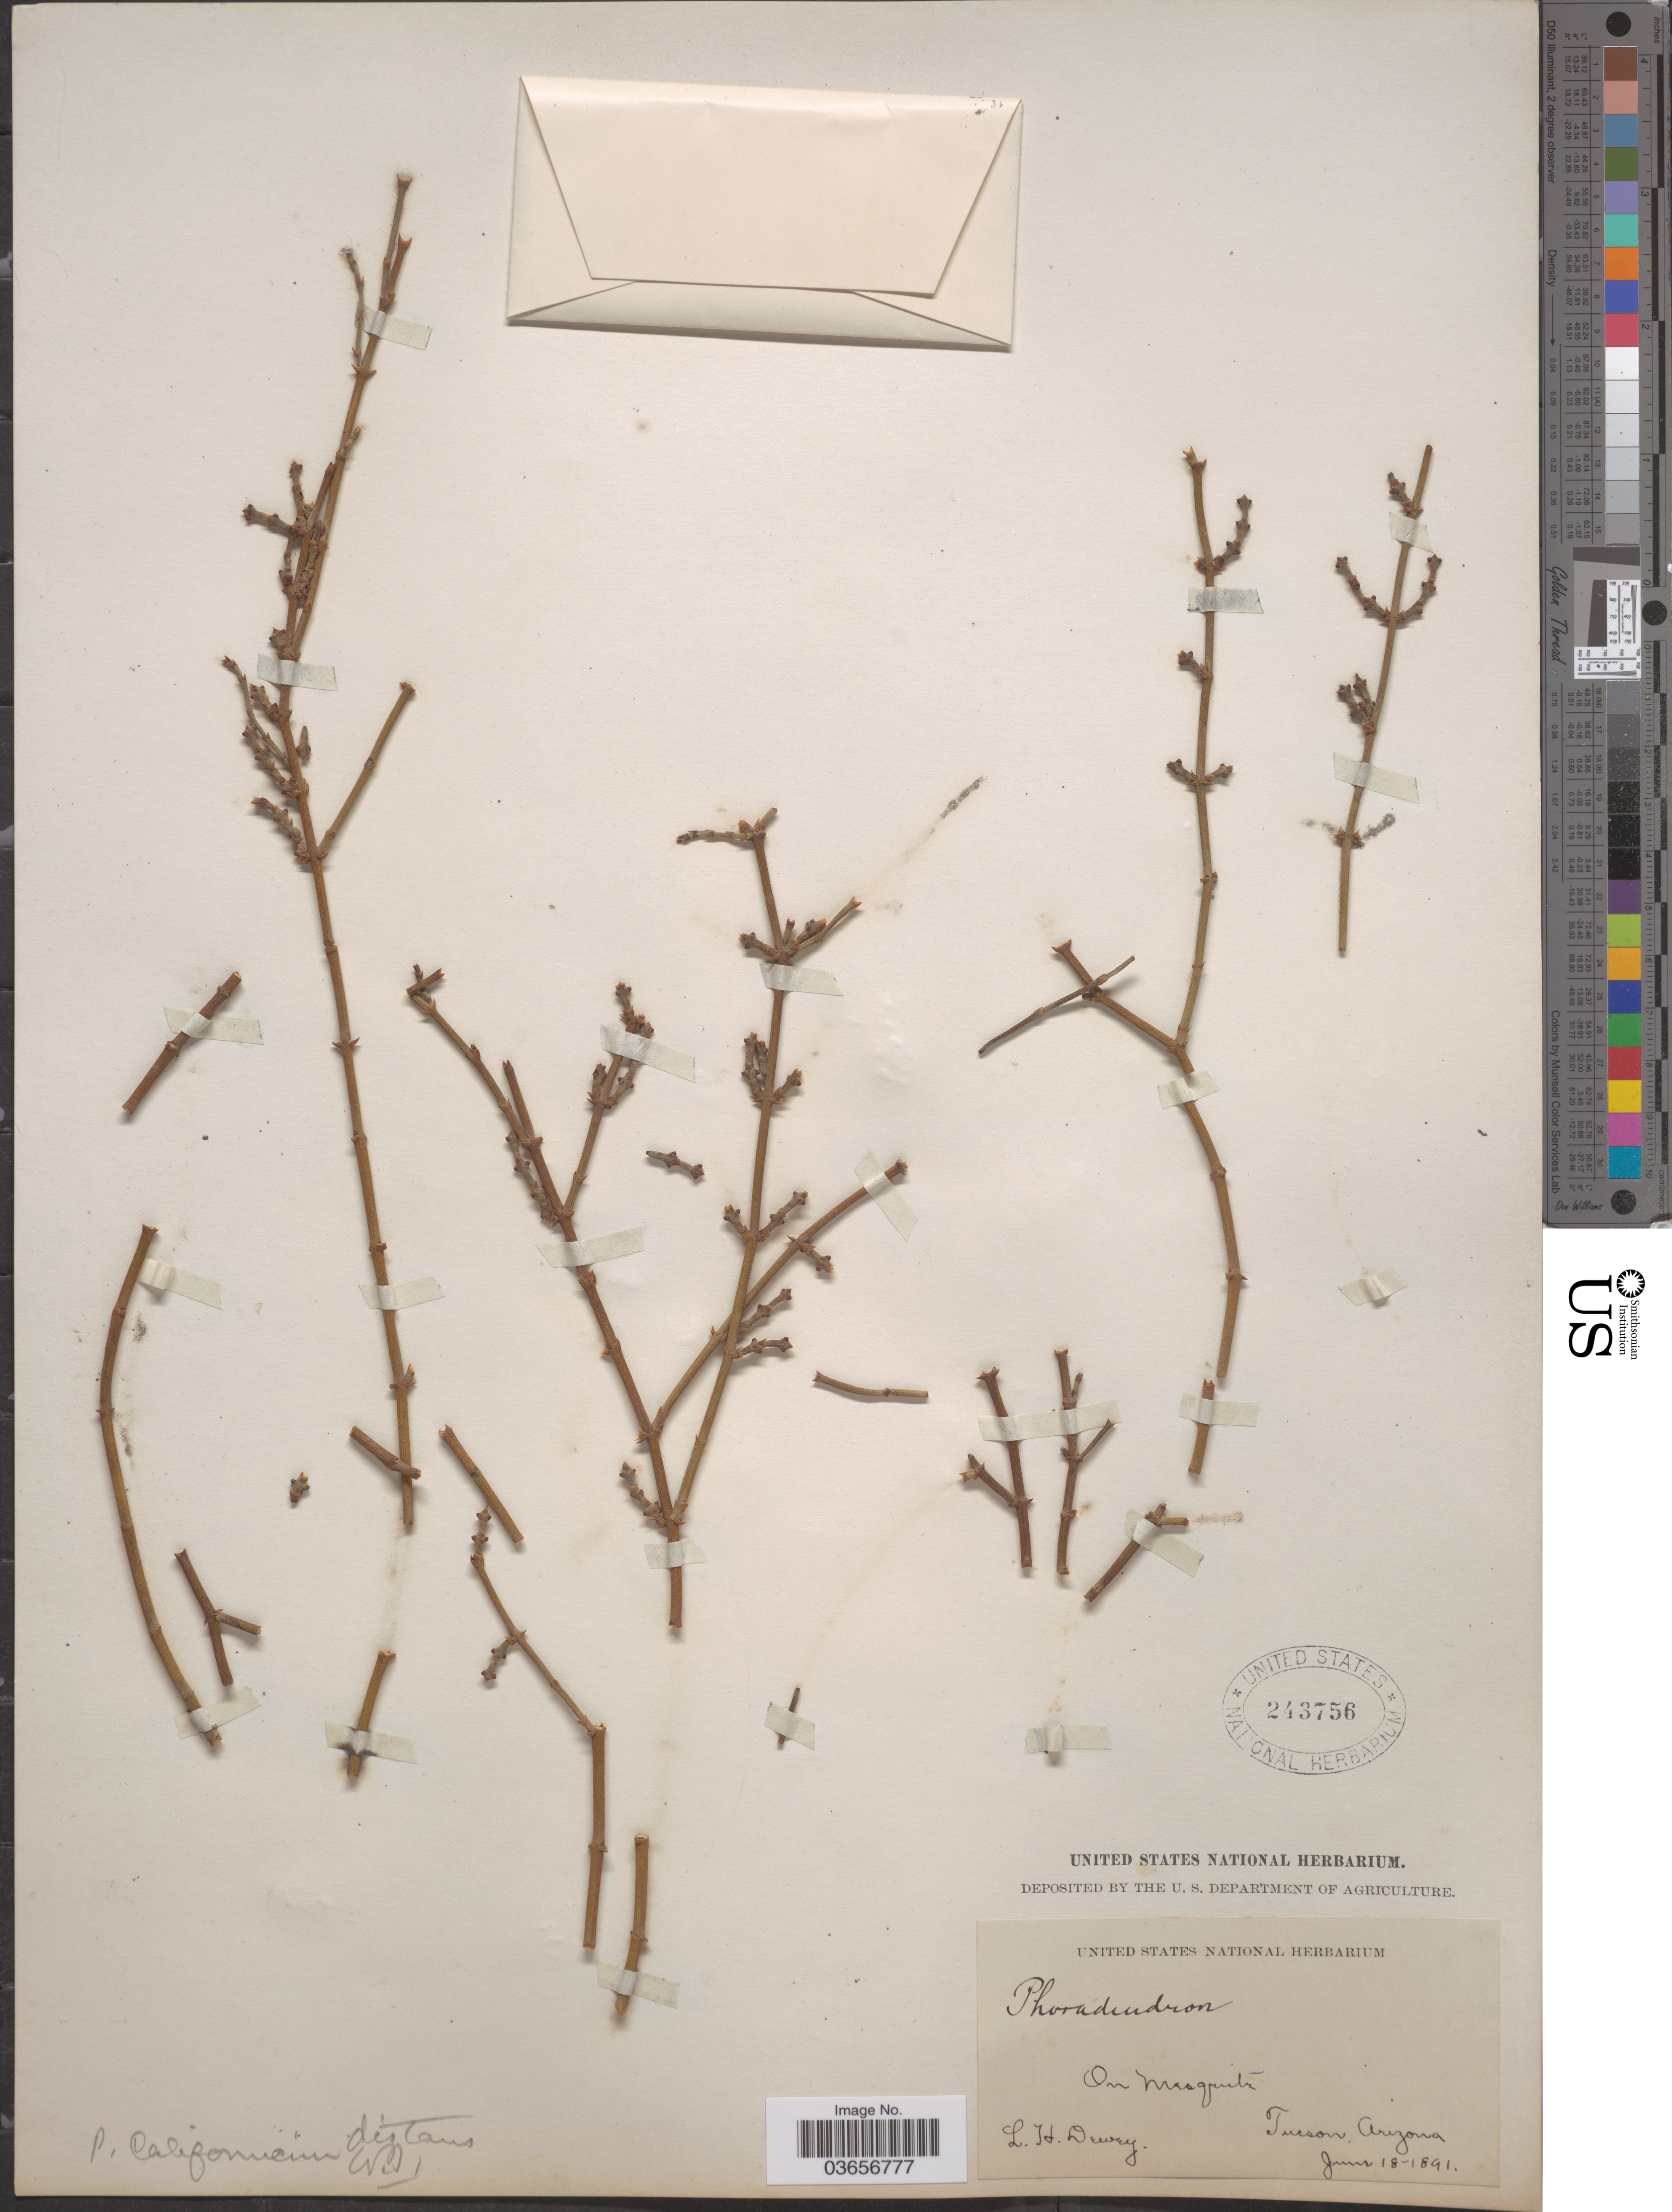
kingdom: Plantae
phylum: Tracheophyta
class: Magnoliopsida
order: Santalales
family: Viscaceae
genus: Phoradendron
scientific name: Phoradendron californicum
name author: Nutt.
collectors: L. H. Dewey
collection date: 1891-06-18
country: United States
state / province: Arizona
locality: On Mesquite. Tucson.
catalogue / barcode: US 243756